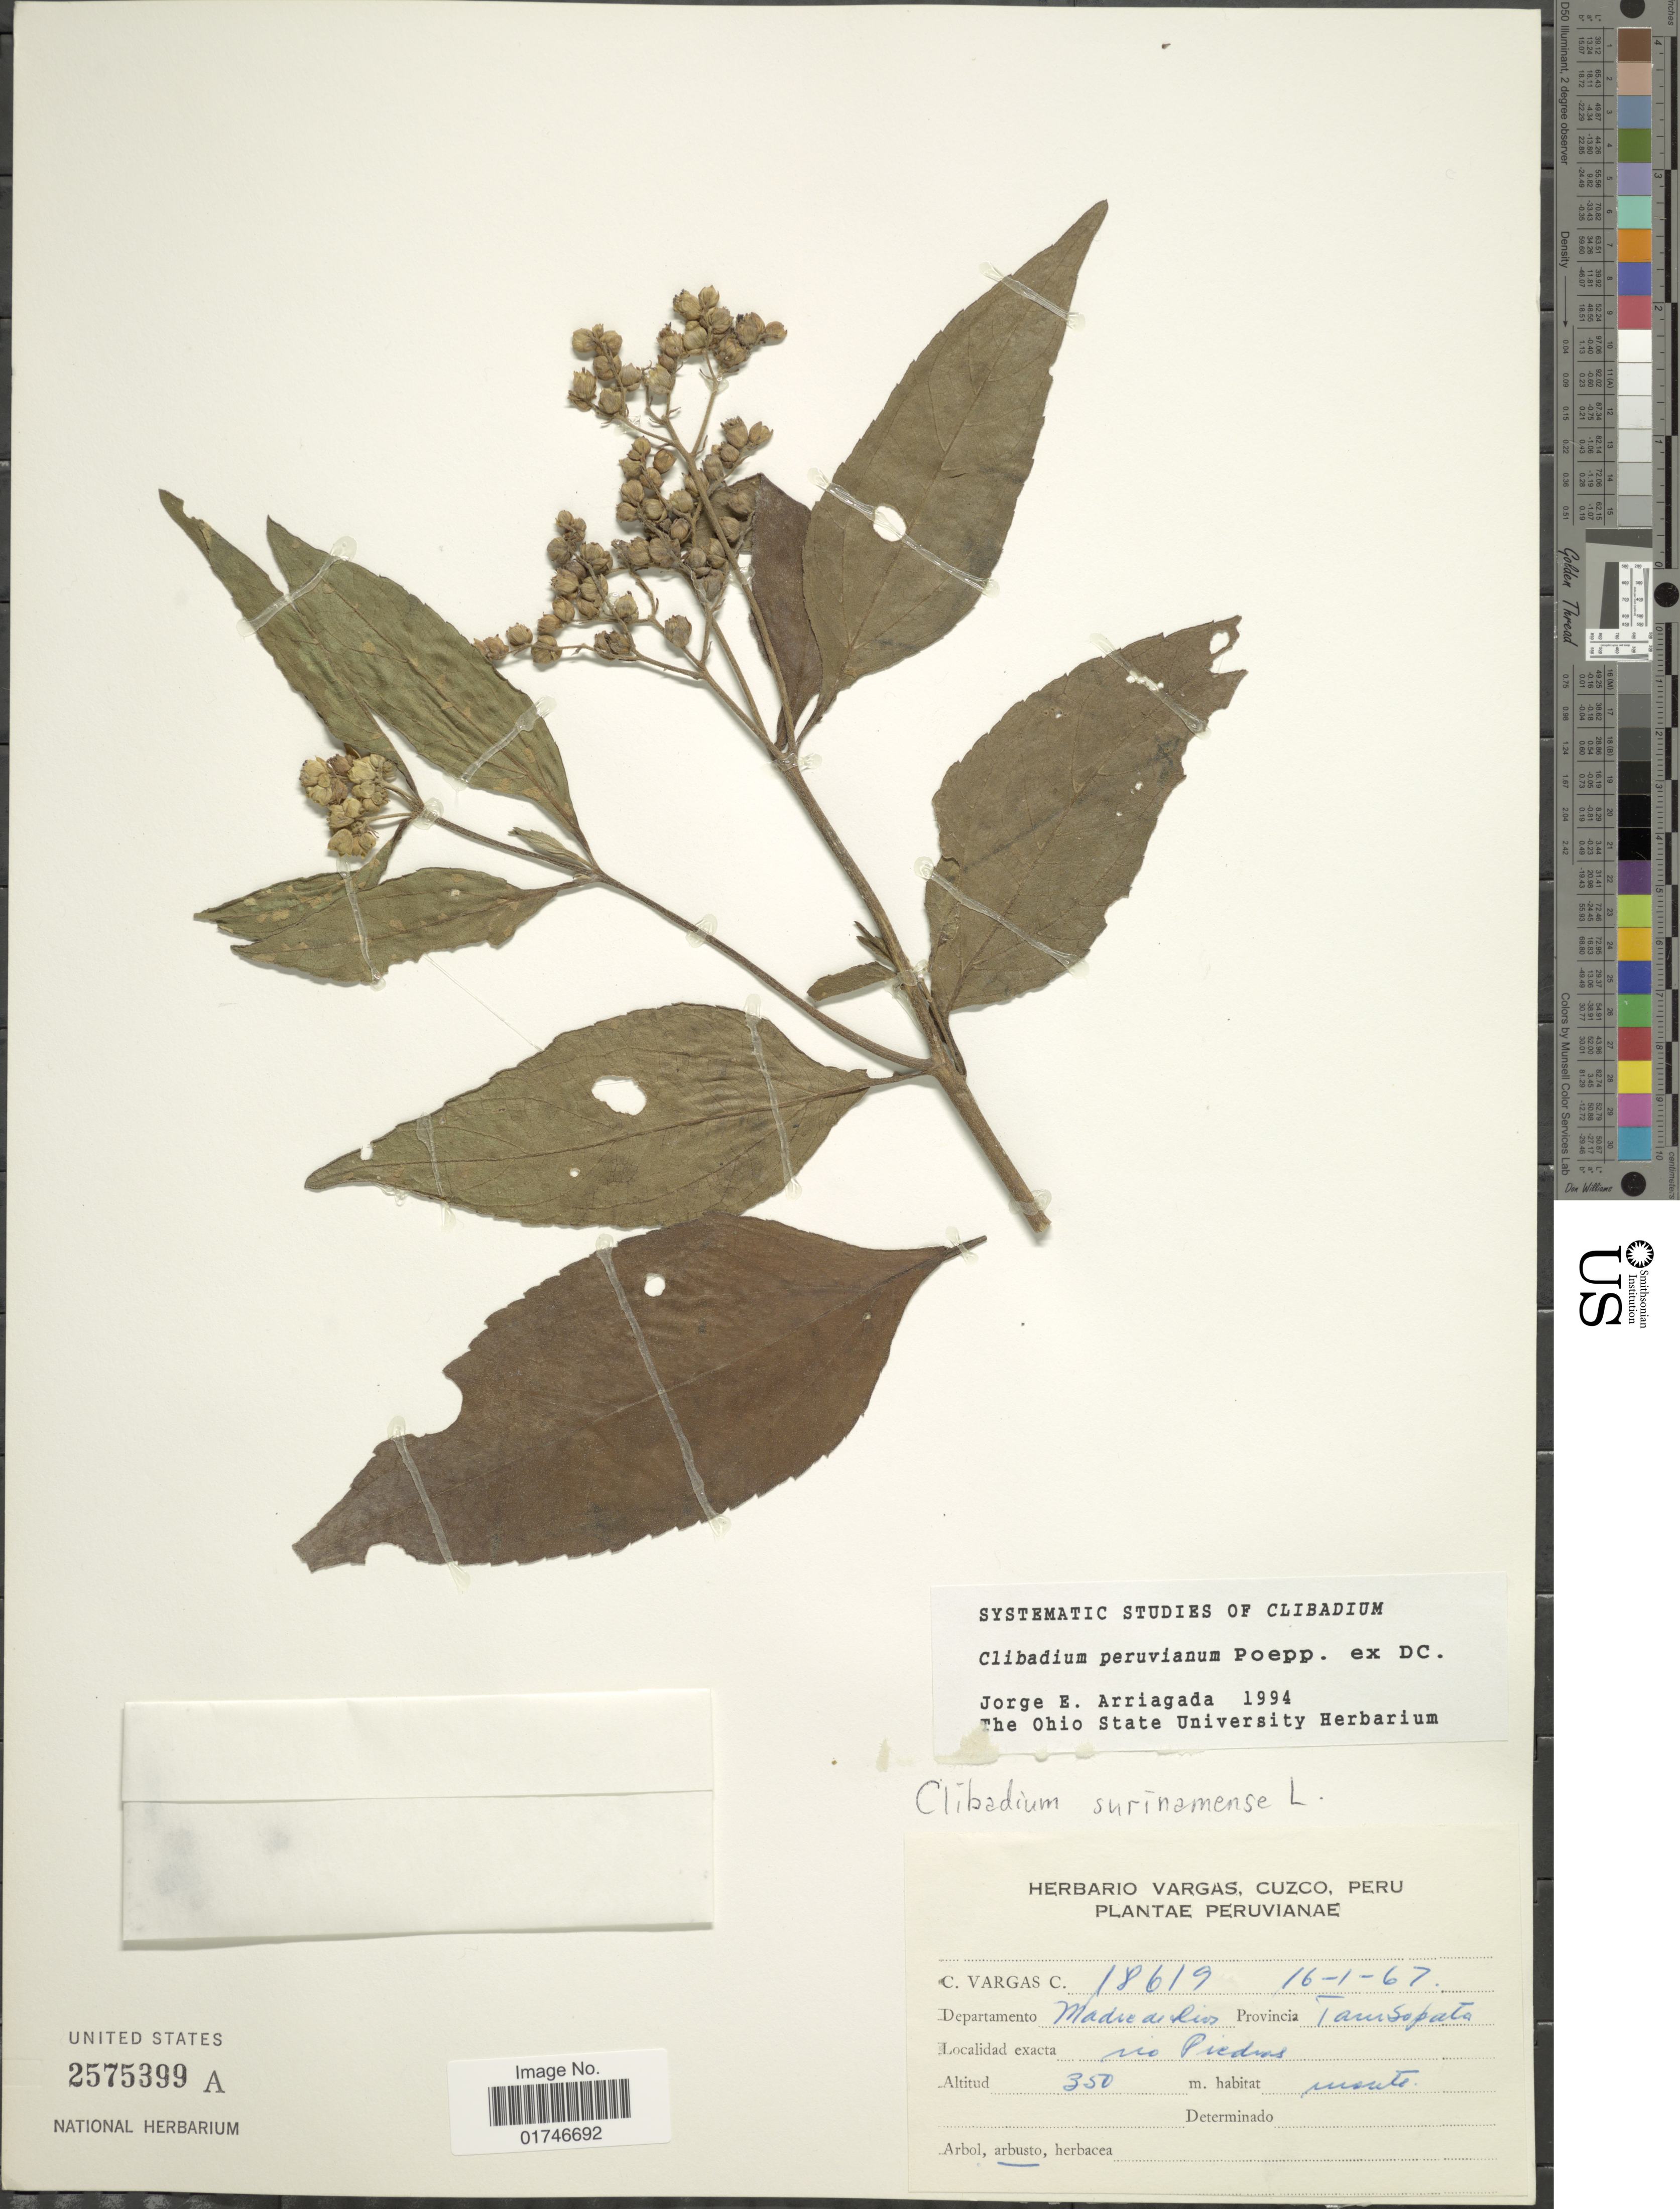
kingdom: Plantae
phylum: Tracheophyta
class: Magnoliopsida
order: Asterales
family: Asteraceae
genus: Clibadium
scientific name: Clibadium peruvianum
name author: Poepp.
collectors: C. Vargas Calderón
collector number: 18619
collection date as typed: Transcribed d/m/y: 16/1/67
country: Peru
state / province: Madre de Dios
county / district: Tambopata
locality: Rio Piedras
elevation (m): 350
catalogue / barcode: US 2575399A